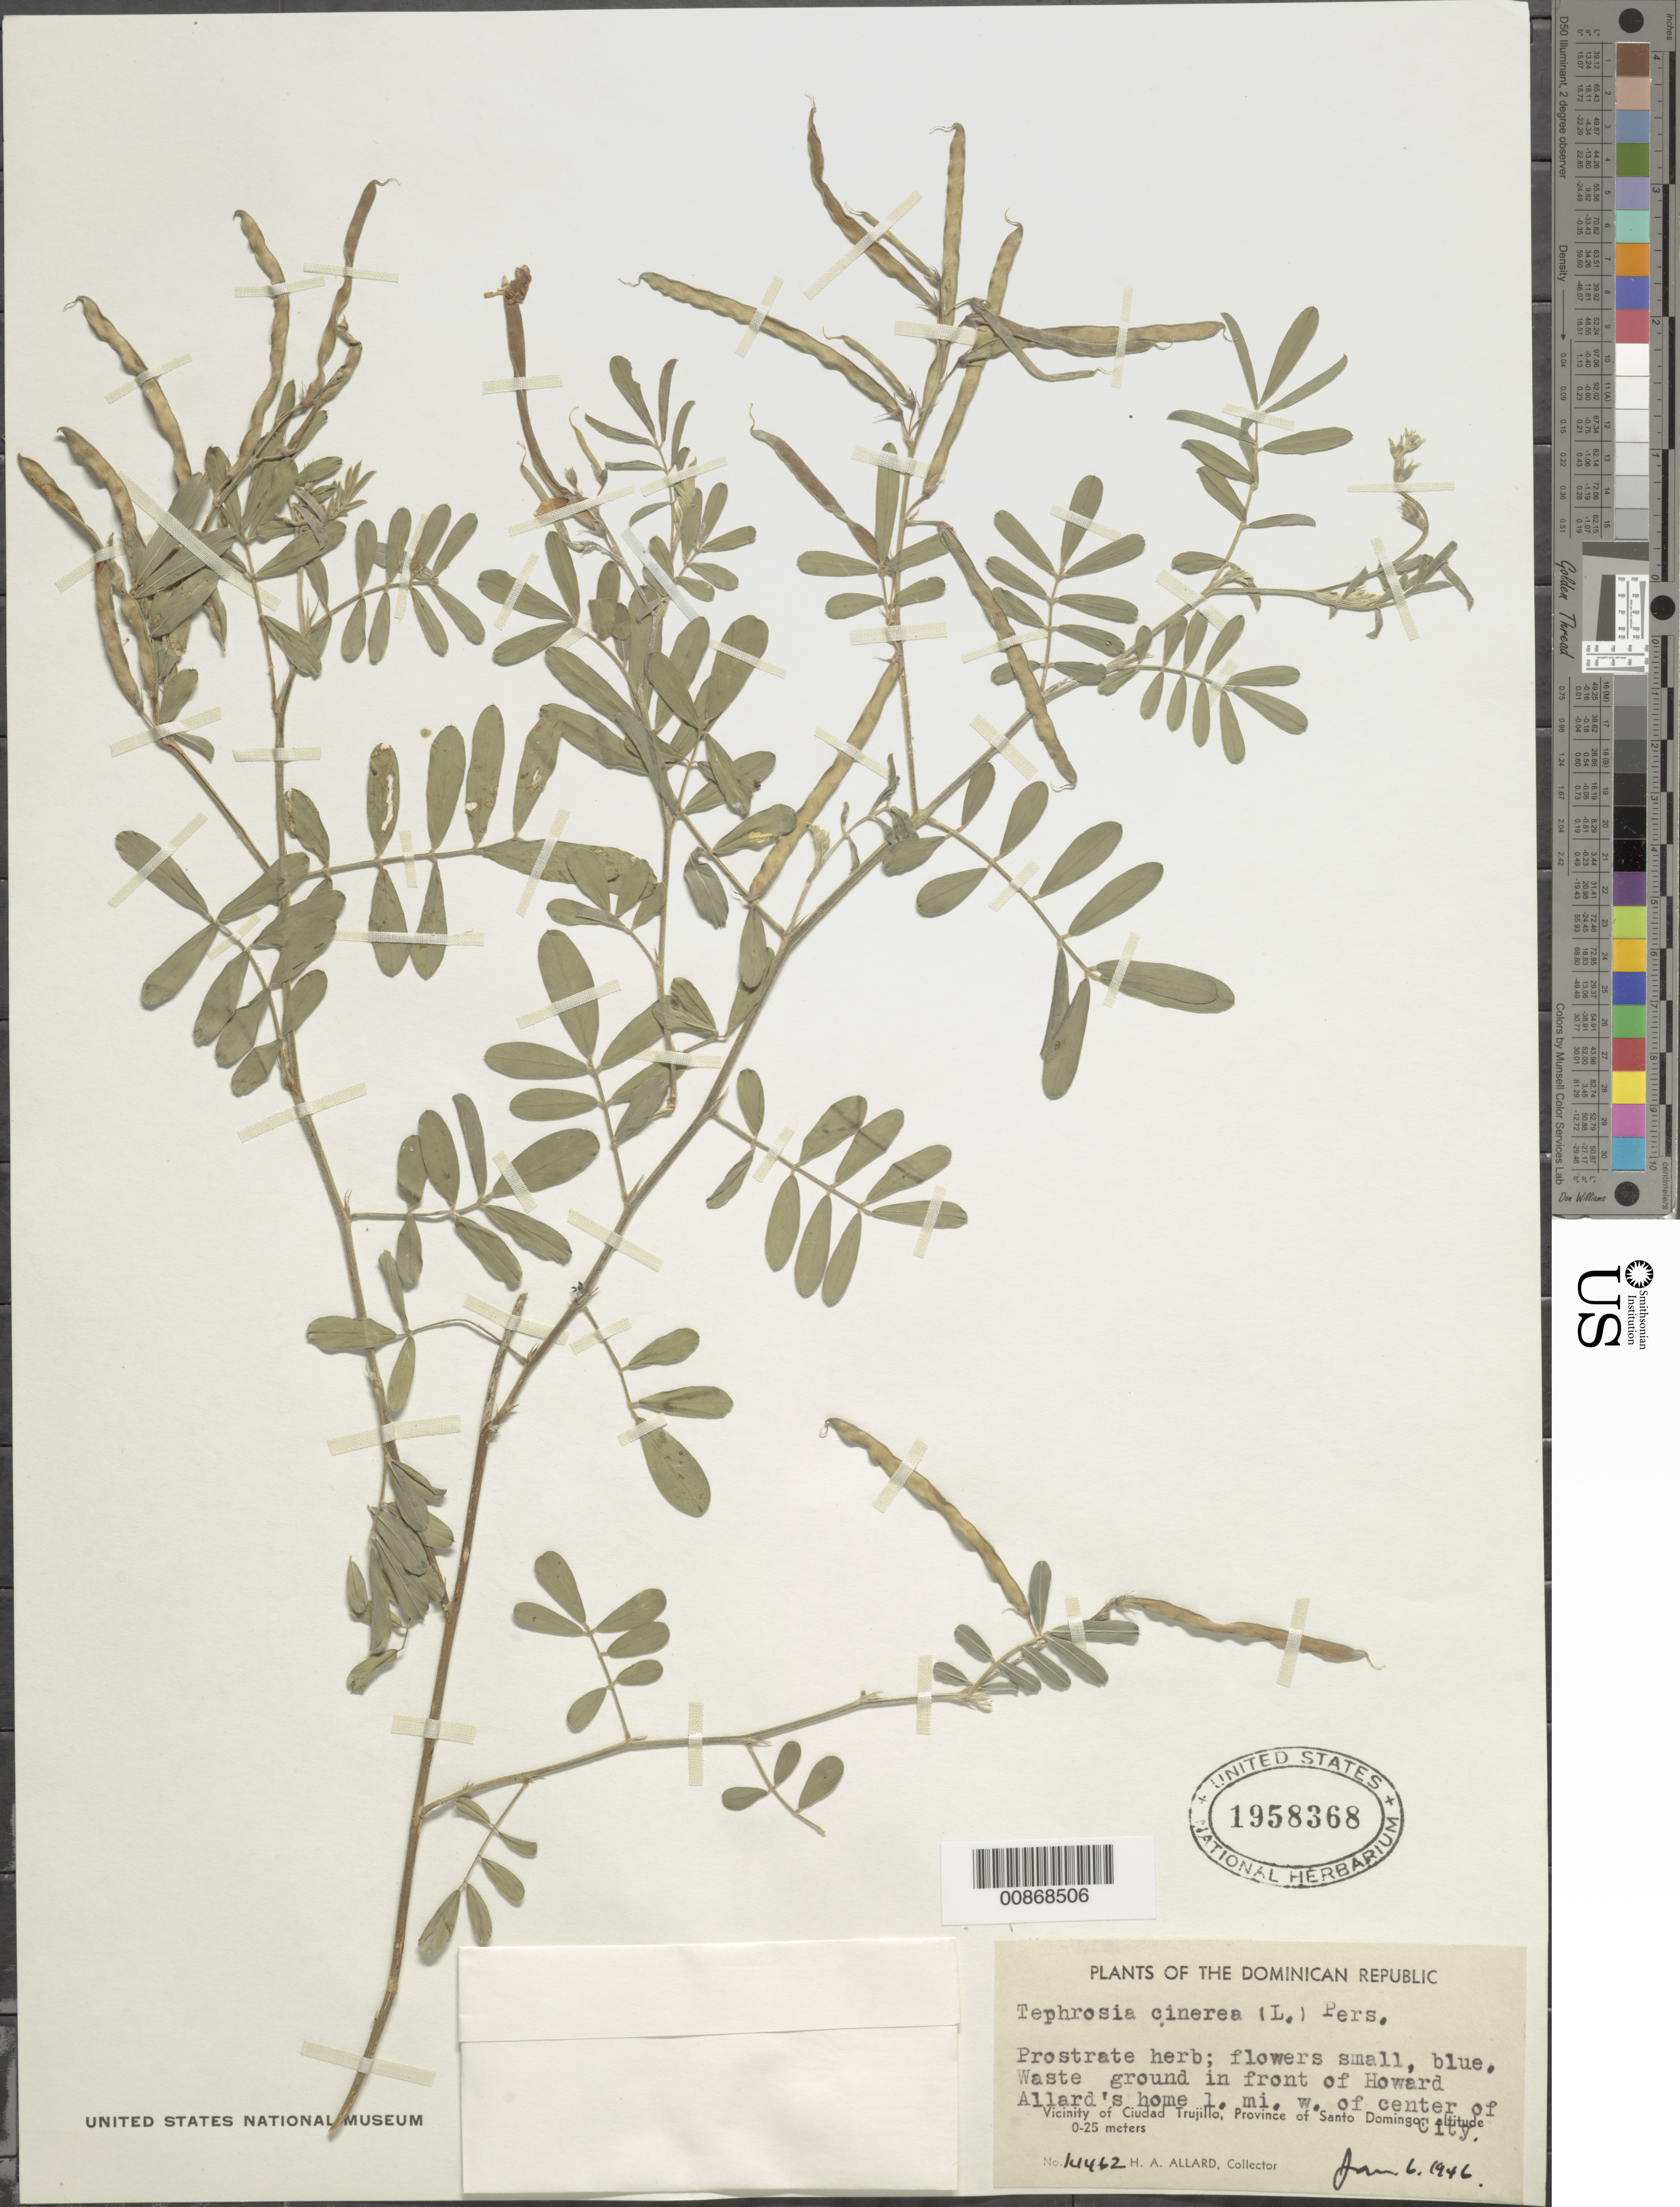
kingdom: Plantae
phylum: Tracheophyta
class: Magnoliopsida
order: Fabales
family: Fabaceae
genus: Tephrosia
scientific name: Tephrosia cinerea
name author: (L.) Pers.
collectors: H. A. Allard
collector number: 14462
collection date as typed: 06 Jan 1946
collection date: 1946-01-06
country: Dominican Republic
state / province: Distrito Nacional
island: Hispaniola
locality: Vicinity of Ciudad Trujillo, Province of Santo Domingo (obsolete). In front of Howard Allard's home, 1 mi. W of center of city.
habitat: Waste ground.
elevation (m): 0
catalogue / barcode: US 1958368